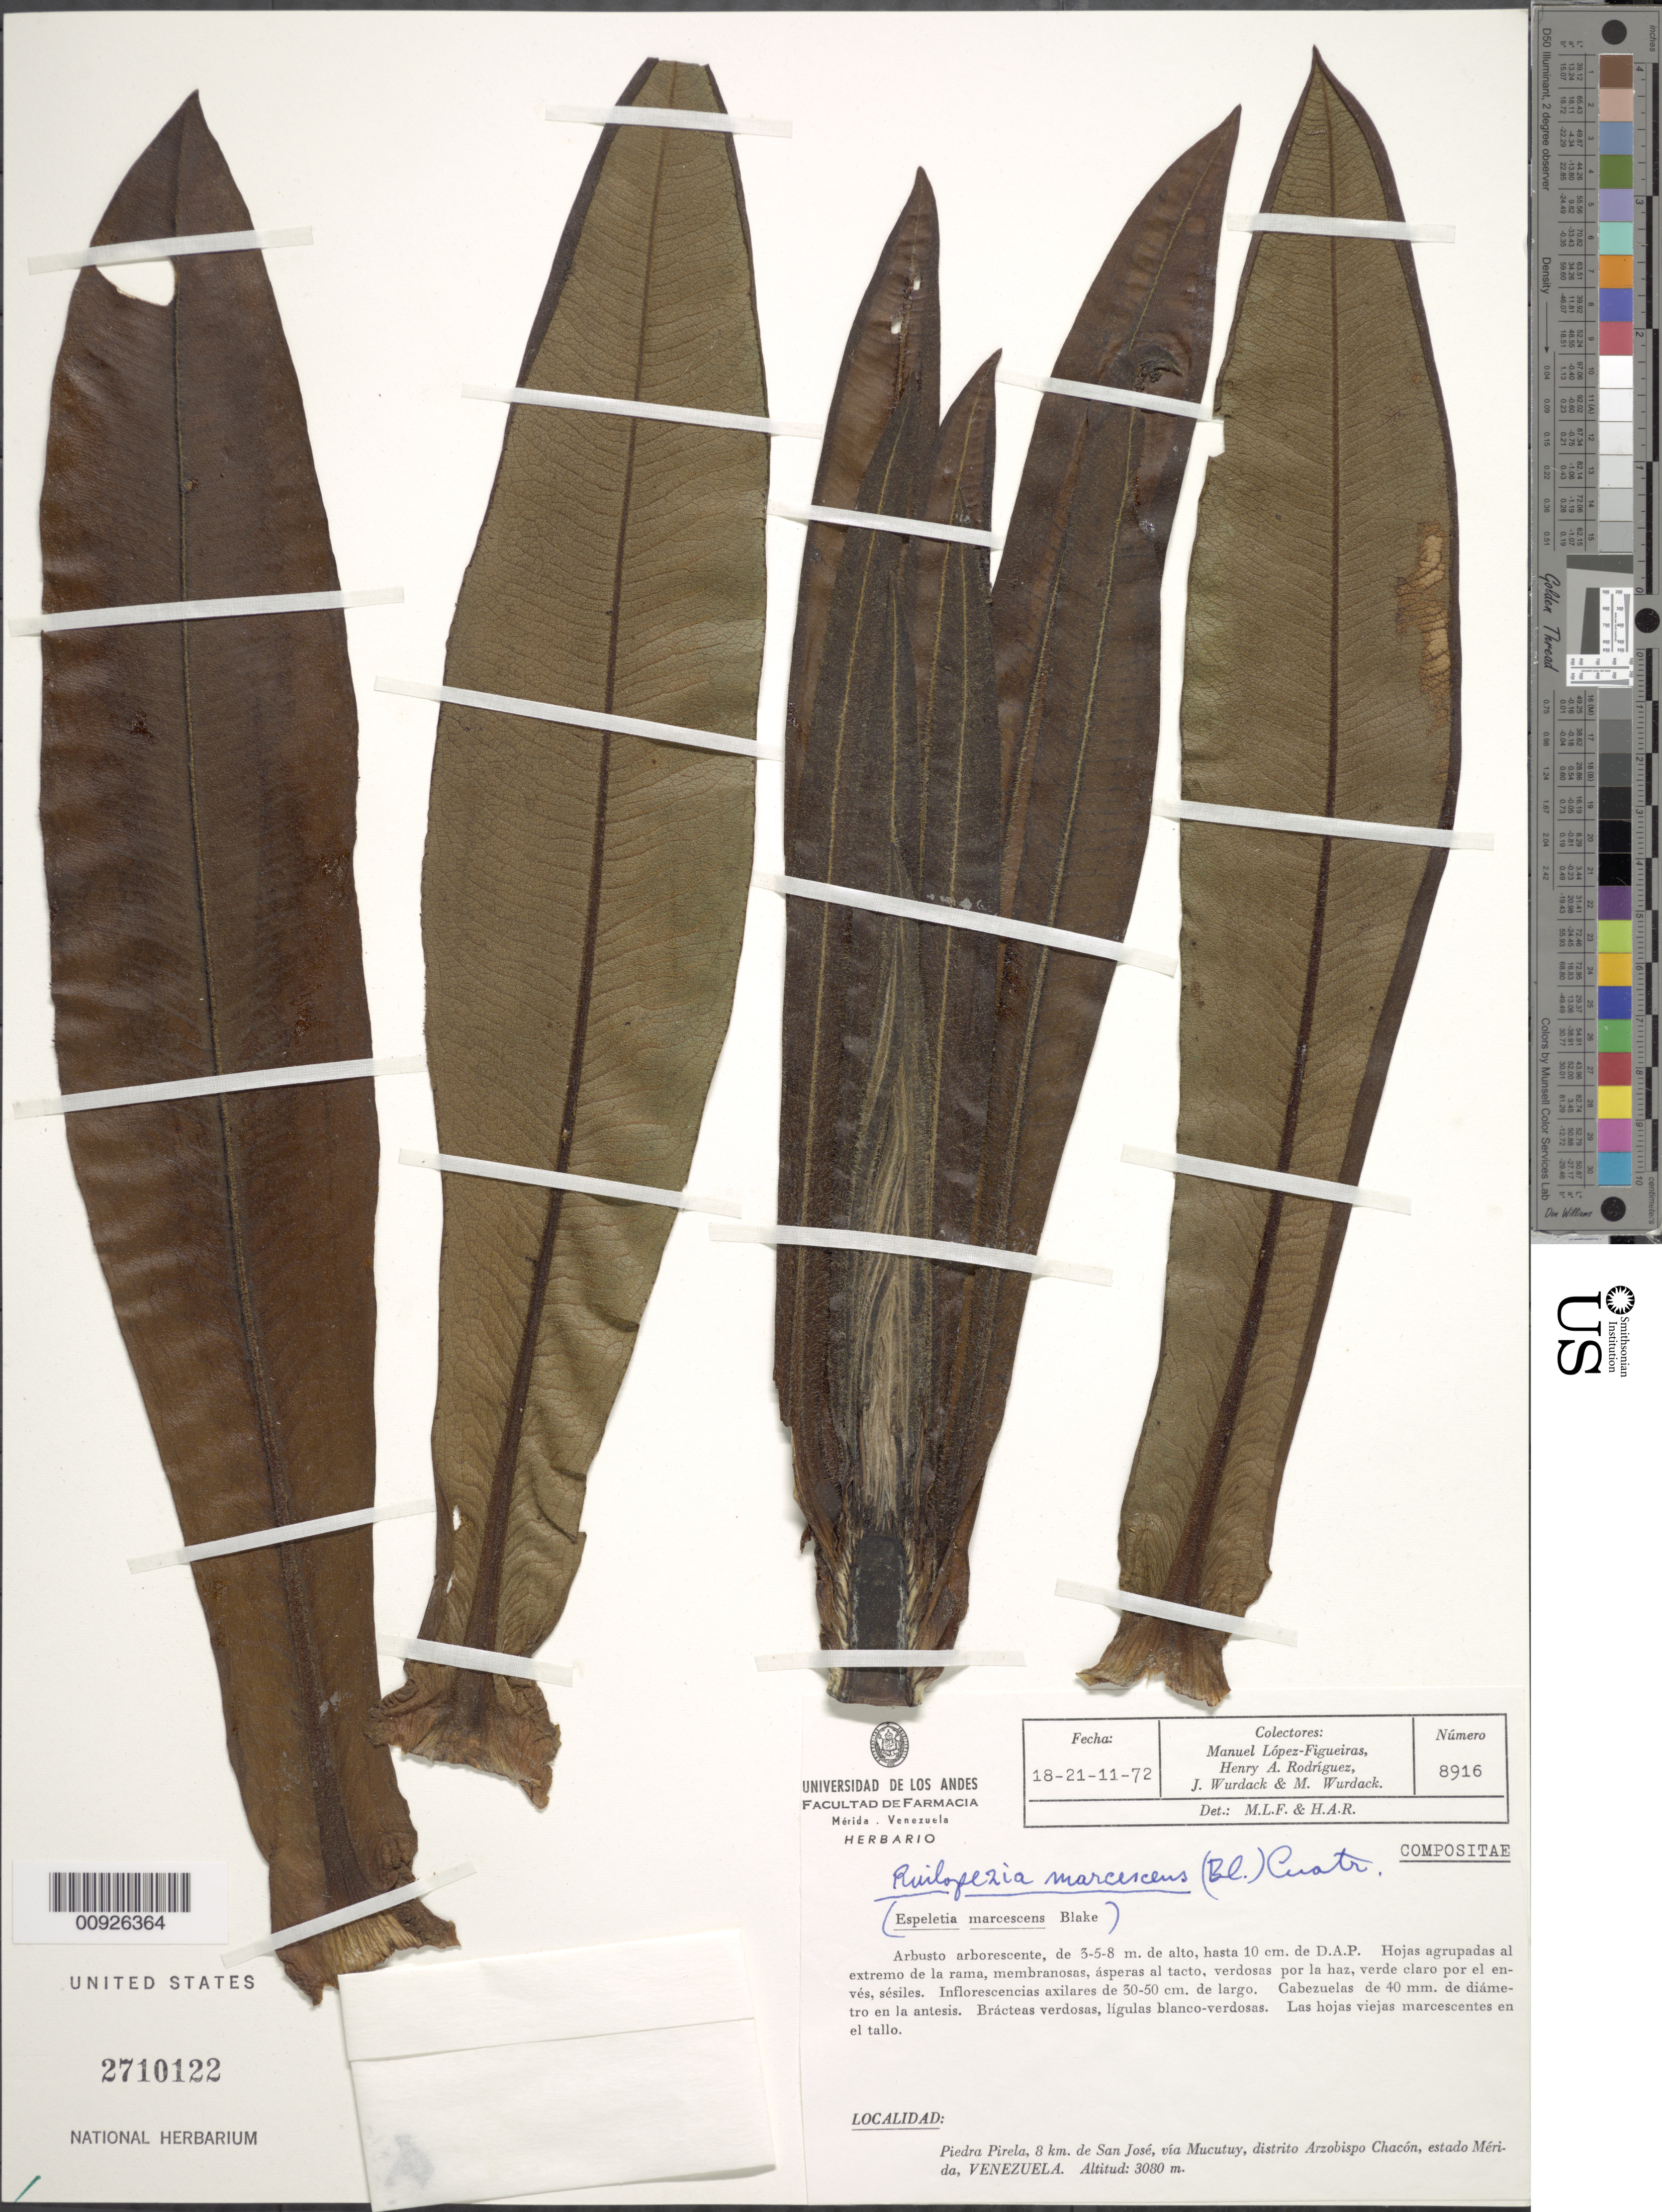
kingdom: Plantae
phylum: Tracheophyta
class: Magnoliopsida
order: Asterales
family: Asteraceae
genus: Ruilopezia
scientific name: Ruilopezia marcescens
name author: (S.F. Blake) Cuatrec.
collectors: M. López Figueiras, H. A. Rodriguez, J. J. Wurdack & M. L. Wurdack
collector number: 8916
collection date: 1972-11-18/1972-11-21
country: Venezuela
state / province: Mérida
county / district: Arzobispo Chacón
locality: Piedra Pirela, 8 km de San José, vía Mucutuy.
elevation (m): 3080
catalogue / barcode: US 2710122